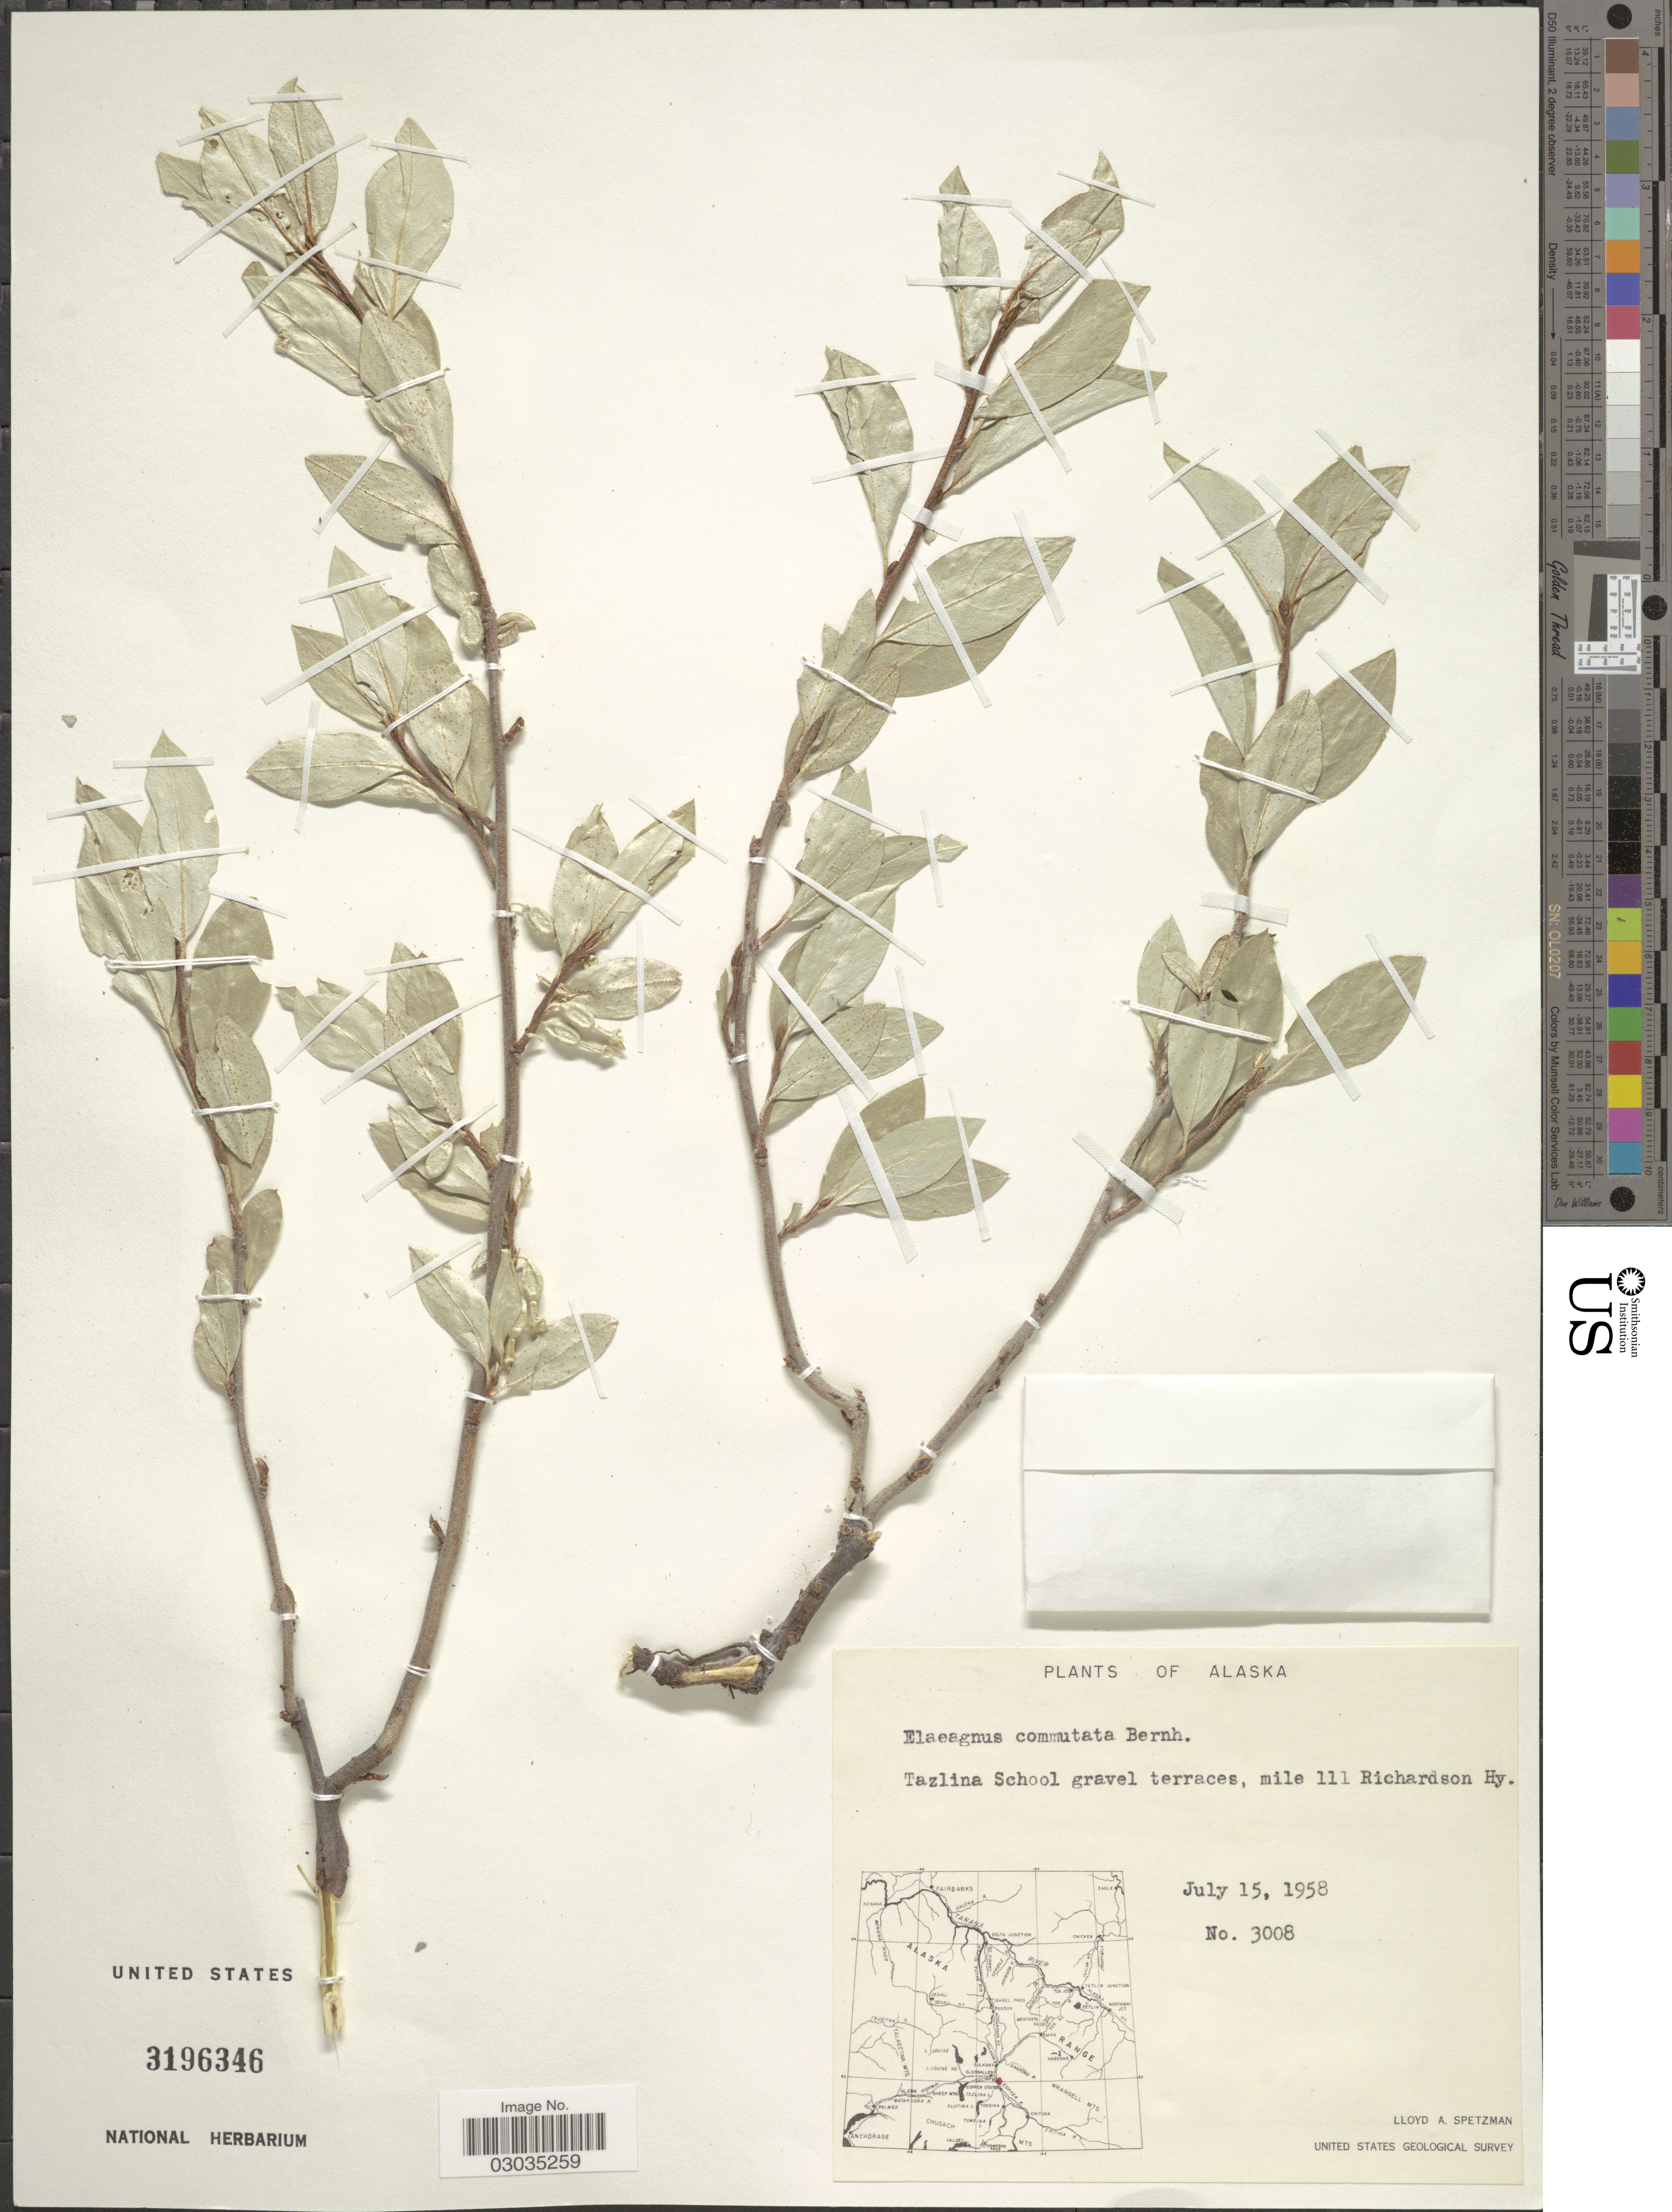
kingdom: Plantae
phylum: Tracheophyta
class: Magnoliopsida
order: Rosales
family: Elaeagnaceae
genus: Elaeagnus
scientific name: Elaeagnus commutata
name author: Bernh. ex Rydb.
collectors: L. Spetzman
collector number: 3008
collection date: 1958-07-15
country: United States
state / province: Alaska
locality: Tazlina School gravel terraces, mile 111 Richardson Hy.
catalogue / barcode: US 3196346